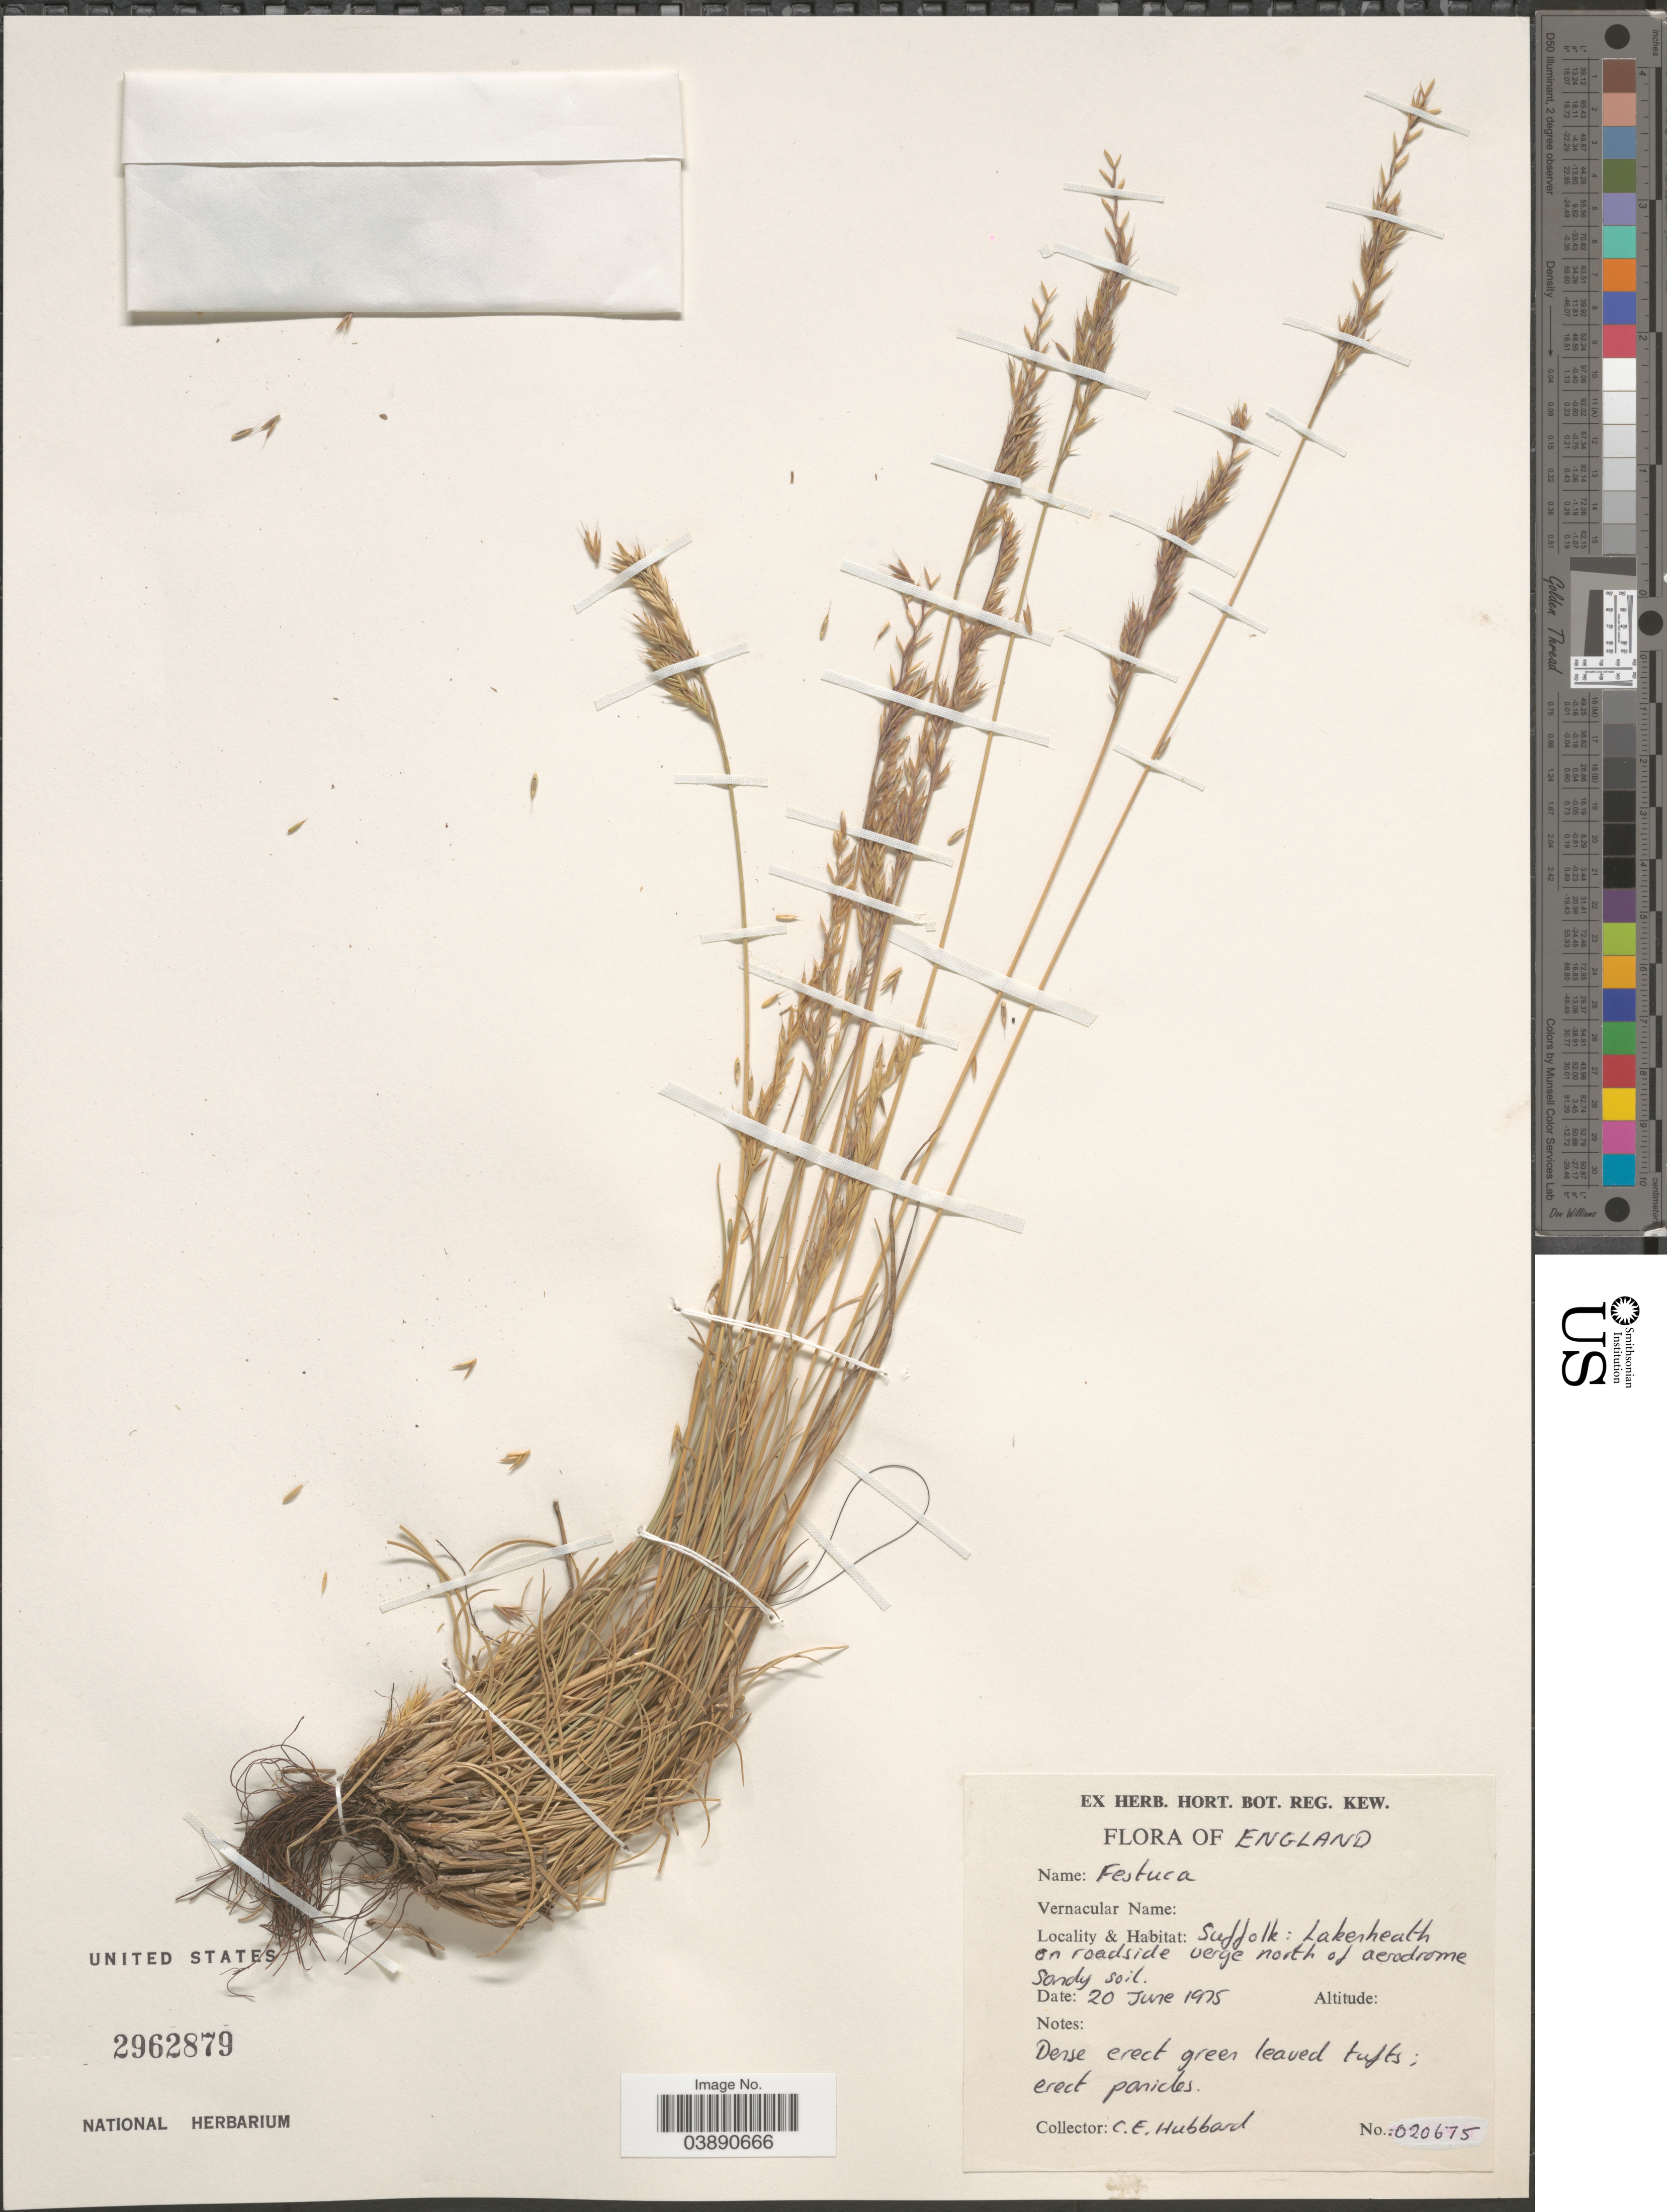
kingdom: Plantae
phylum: Tracheophyta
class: Liliopsida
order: Poales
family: Poaceae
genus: Festuca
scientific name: Festuca sp.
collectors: C. E. Hubbard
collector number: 020675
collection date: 1975-06-20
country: United Kingdom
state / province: England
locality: Suffolk: Lakenheath on roadside verge north of aerodrome Sandy soil.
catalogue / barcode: US 2962879